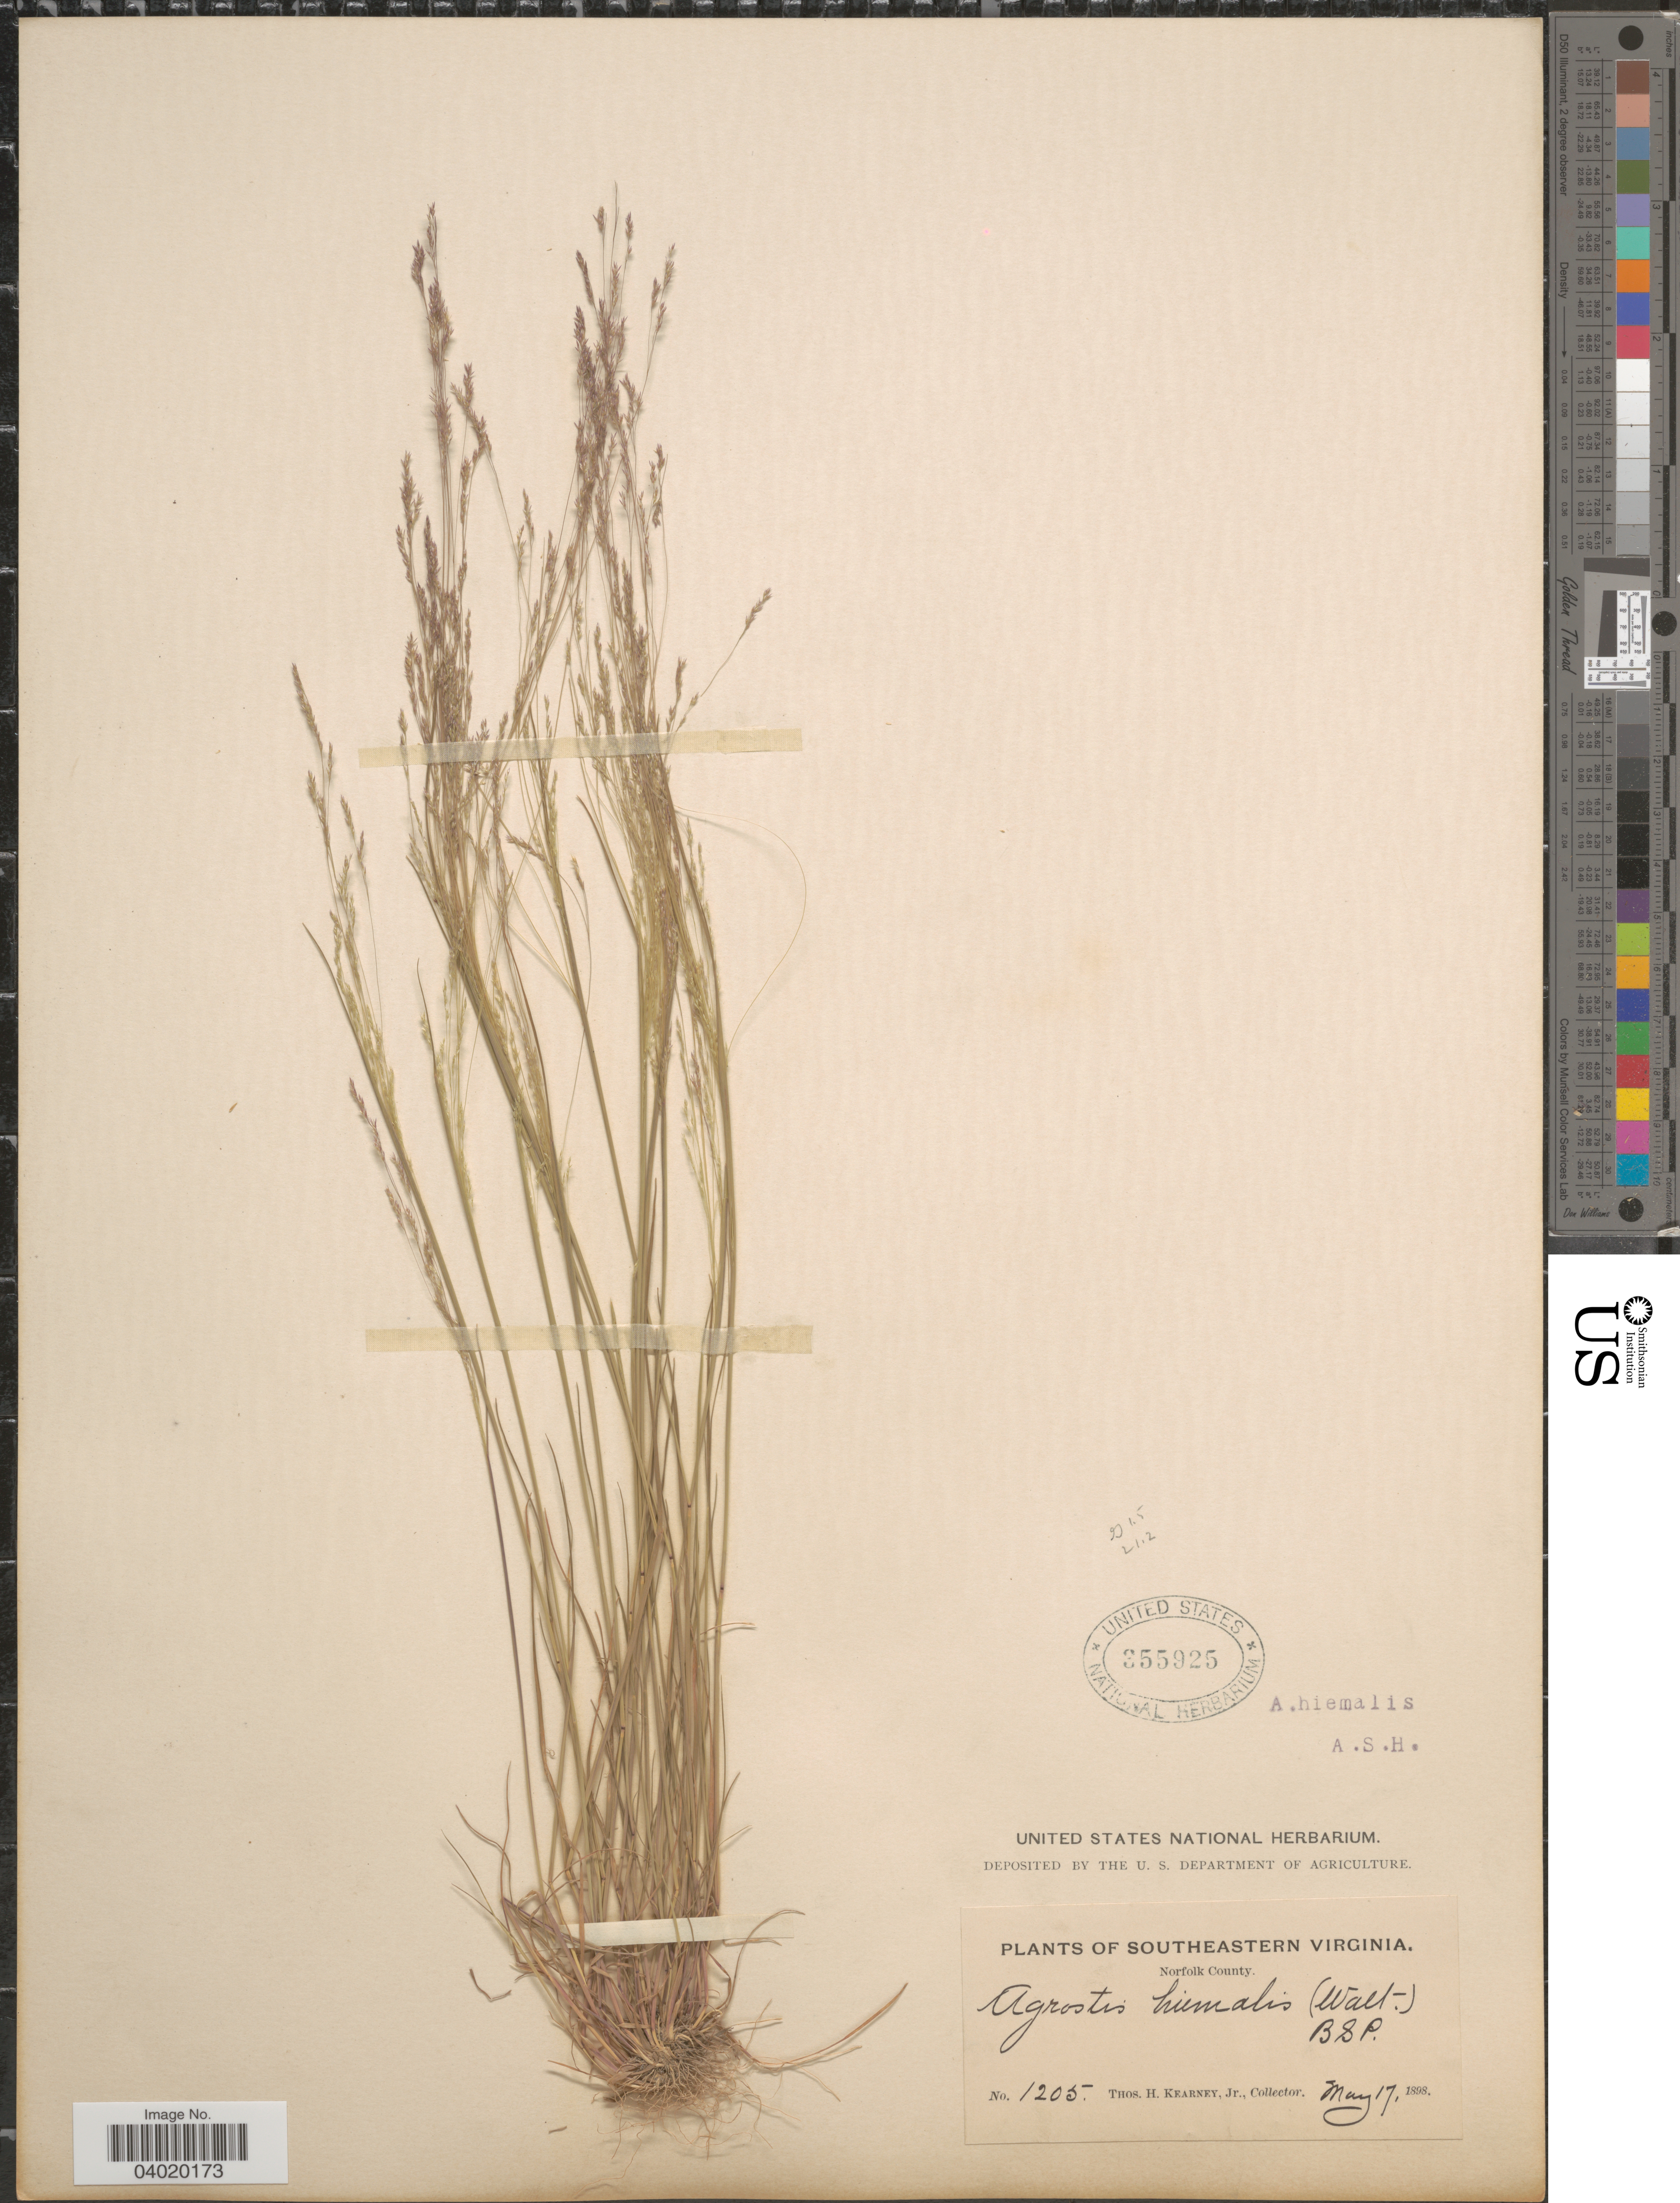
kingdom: Plantae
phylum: Tracheophyta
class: Liliopsida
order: Poales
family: Poaceae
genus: Agrostis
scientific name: Agrostis hyemalis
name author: (Walter) Britton et al.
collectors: T. H. Kearney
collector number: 1205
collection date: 1898-05-17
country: United States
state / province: Virginia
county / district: City of Norfolk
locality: Southeastern Virginia. Norfolk County.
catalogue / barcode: US 355925